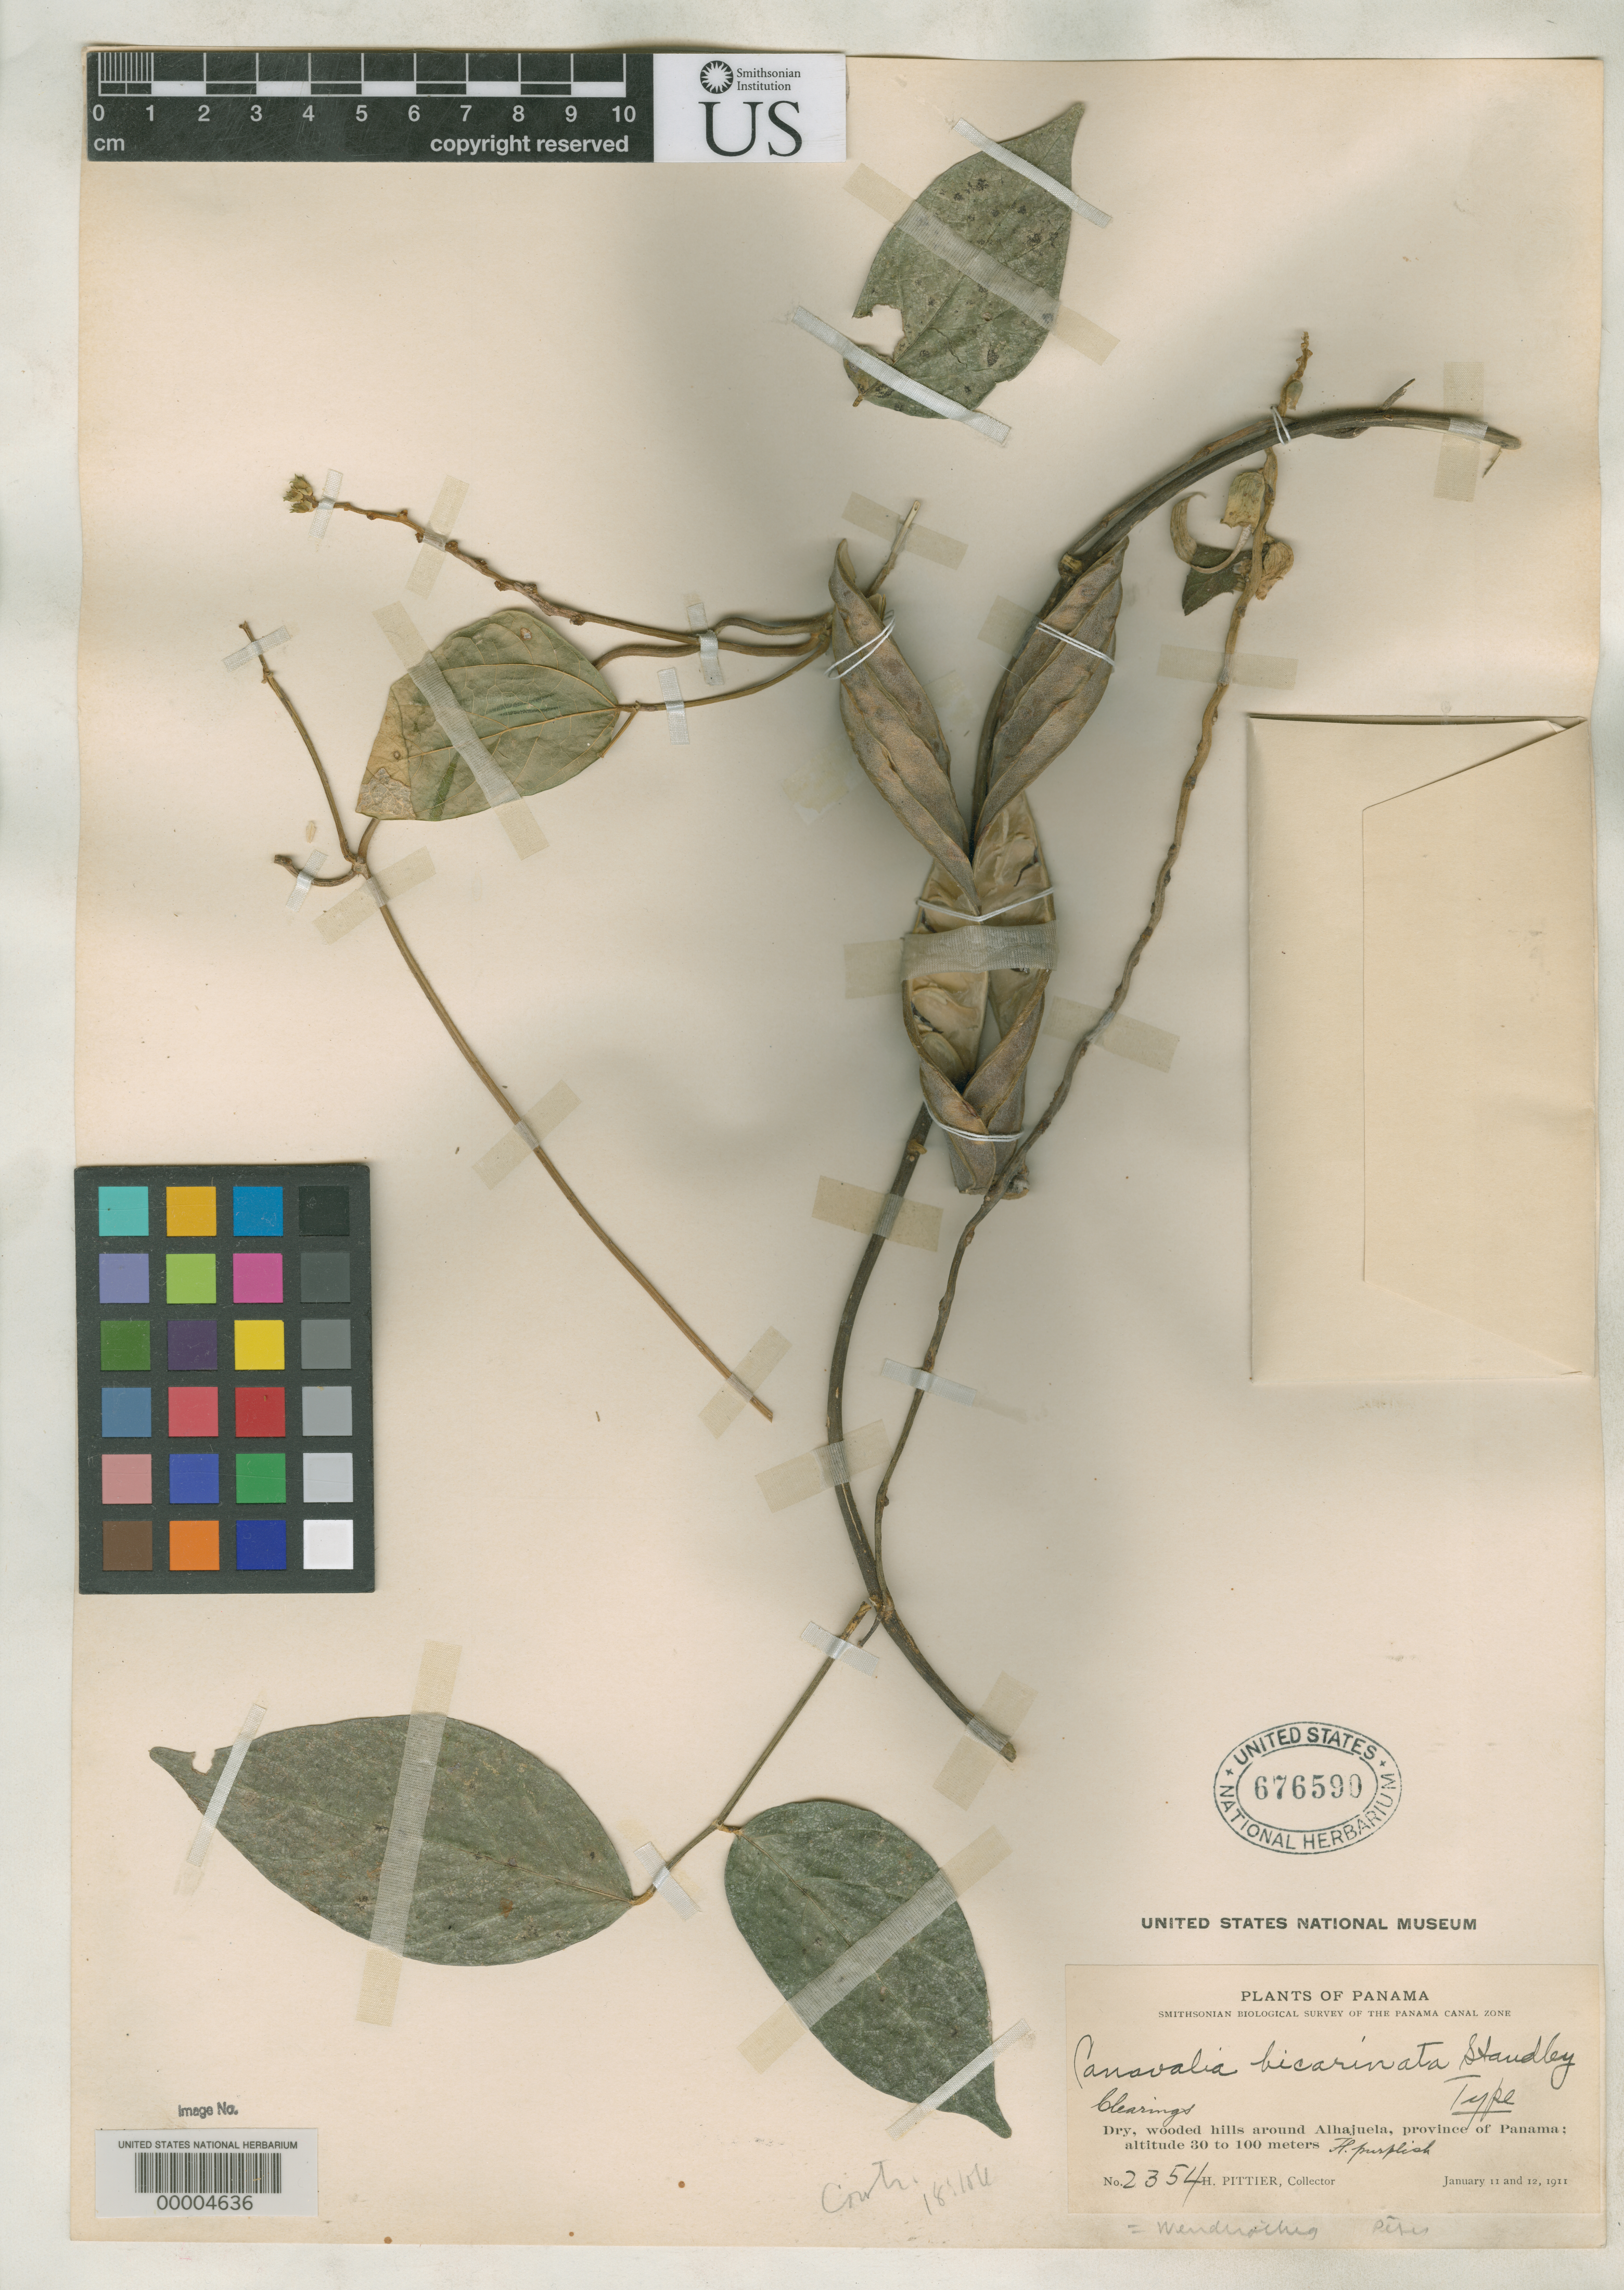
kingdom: Plantae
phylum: Tracheophyta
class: Magnoliopsida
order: Fabales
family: Fabaceae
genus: Canavalia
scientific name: Canavalia bicarinata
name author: Standl.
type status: Holotype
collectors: H. F. Pittier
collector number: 2354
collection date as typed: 11 Jan 1911 or 12 Jan 1911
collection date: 1911-01-11 or 1911-01-12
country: Panama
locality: Alhajuela.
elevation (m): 30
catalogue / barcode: US 676590